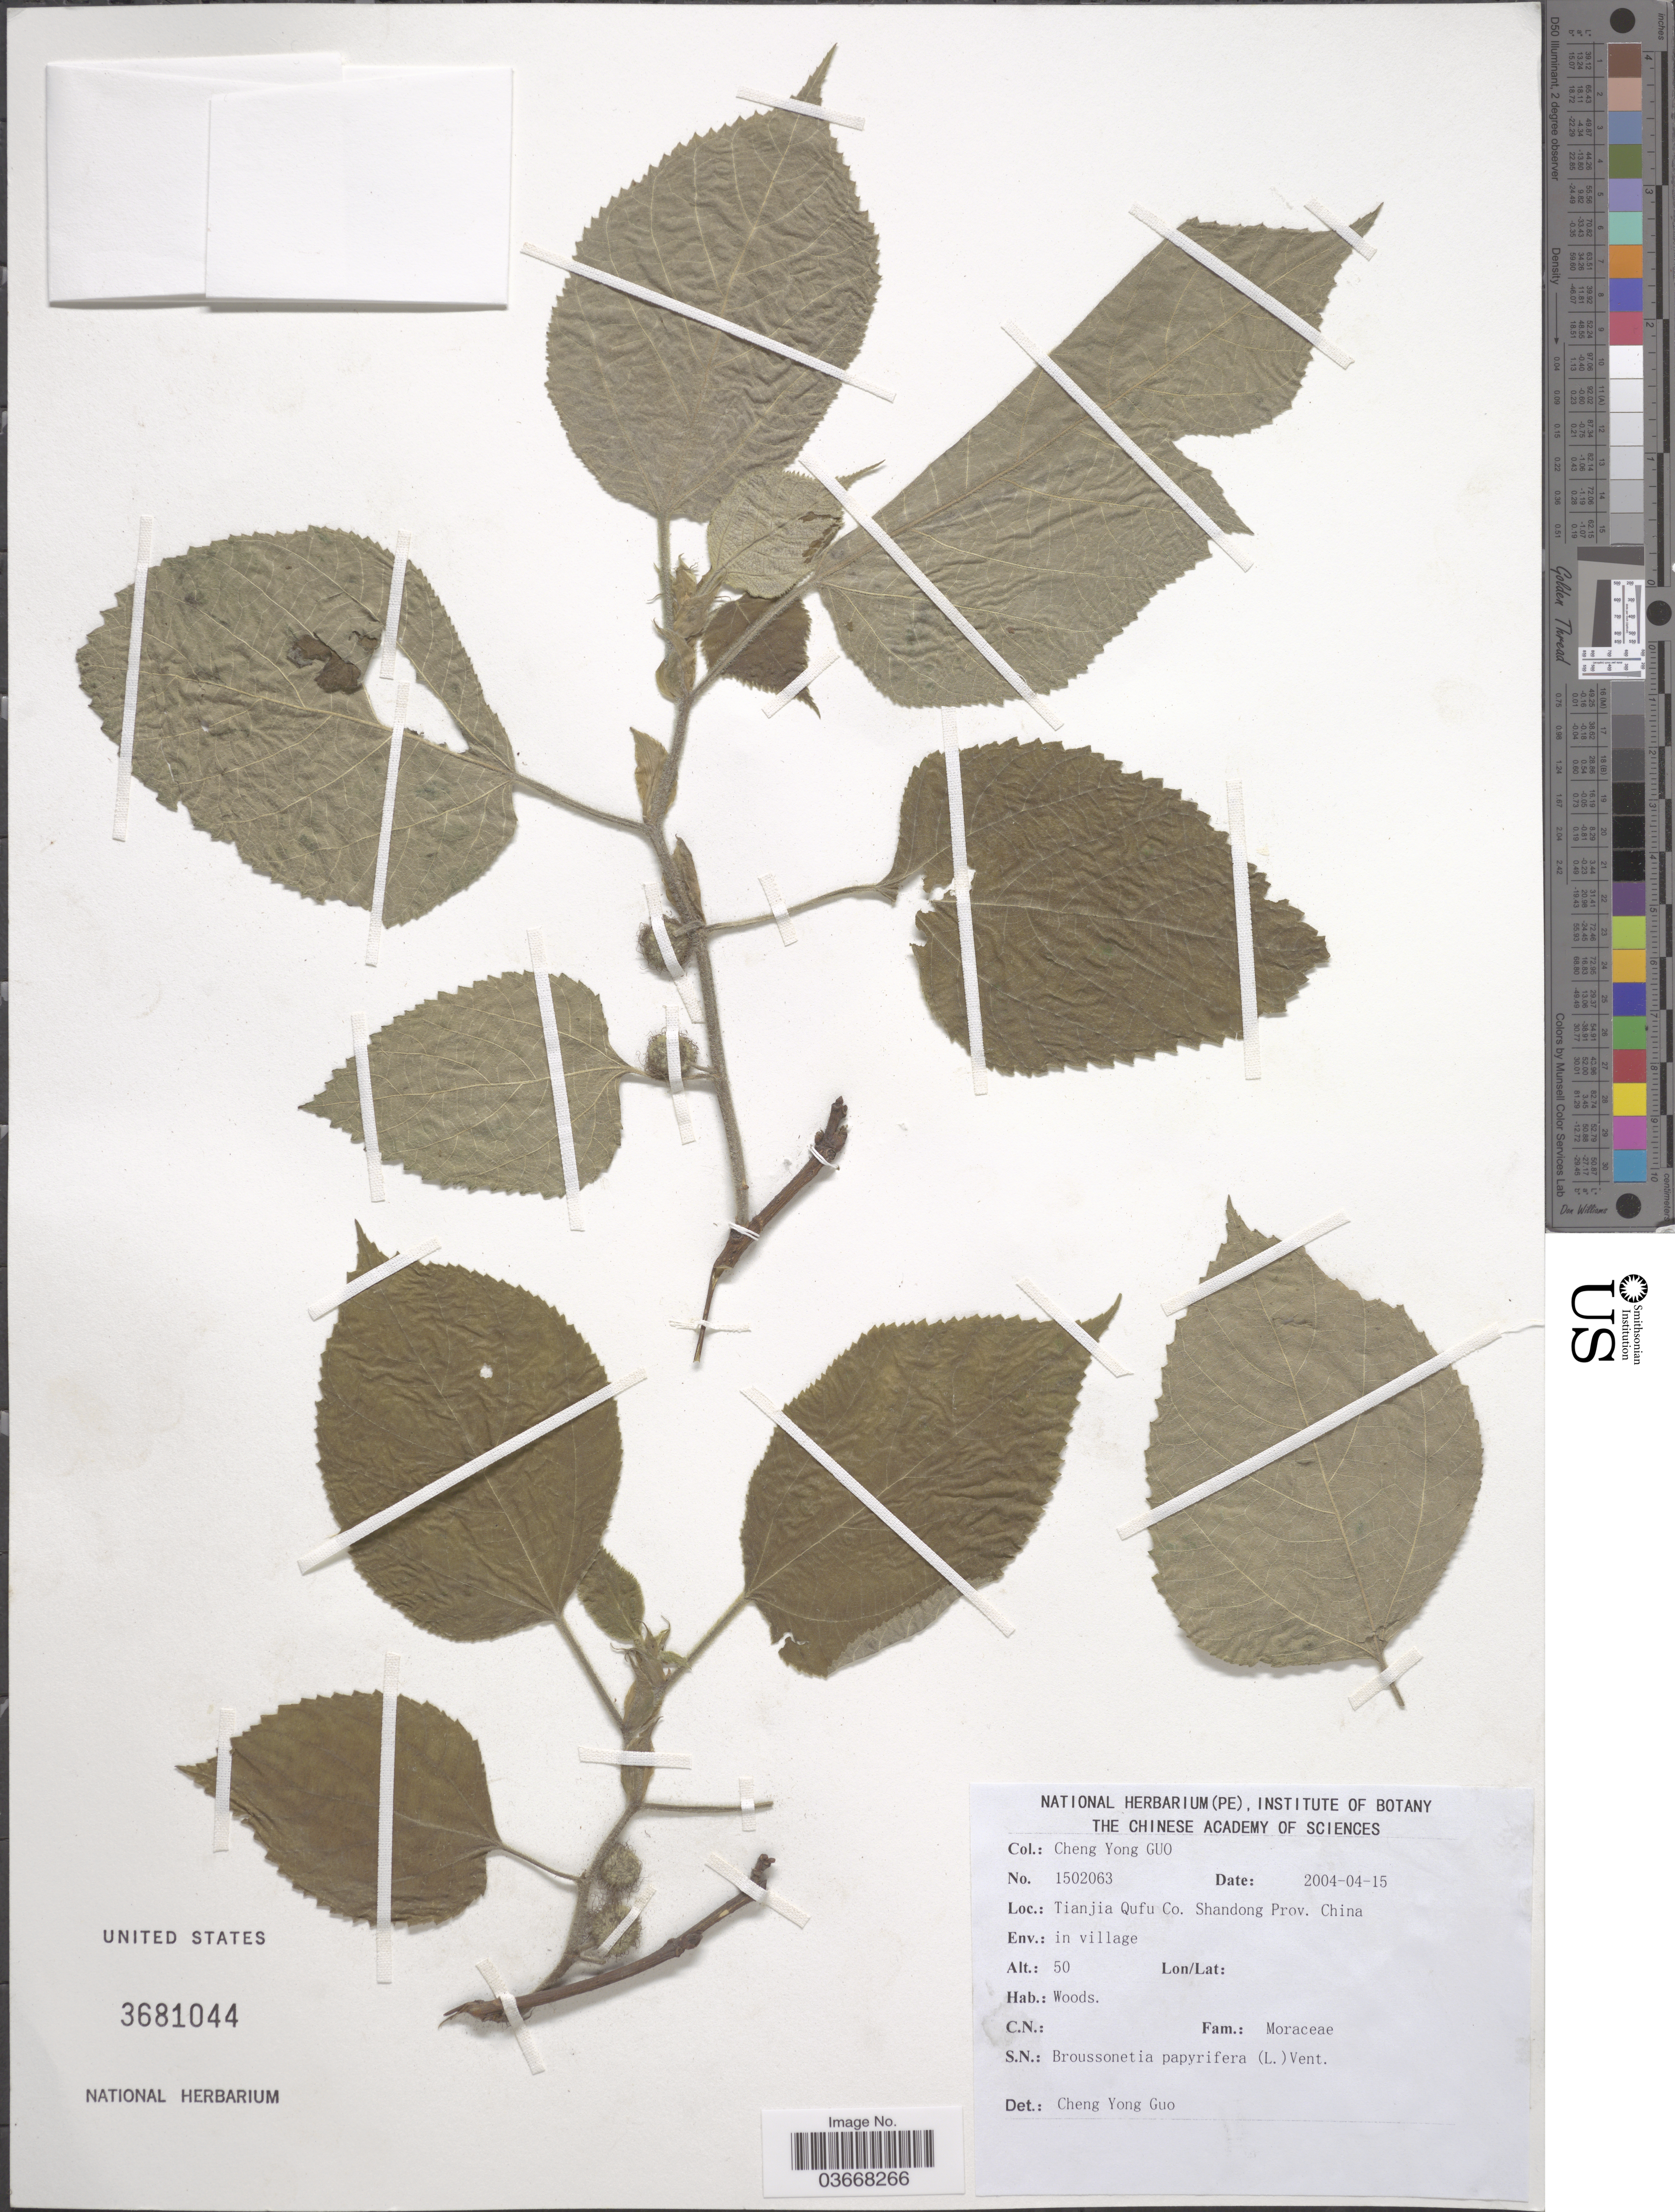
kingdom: Plantae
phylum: Tracheophyta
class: Magnoliopsida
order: Rosales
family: Moraceae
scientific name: Broussoneta papyrifera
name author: (L.) L'Hér. ex Vent.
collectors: Guo Chengyong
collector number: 1502063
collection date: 2004-04-15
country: China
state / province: Shandong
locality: Tianjia Qufu Co.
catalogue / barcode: US 3681044